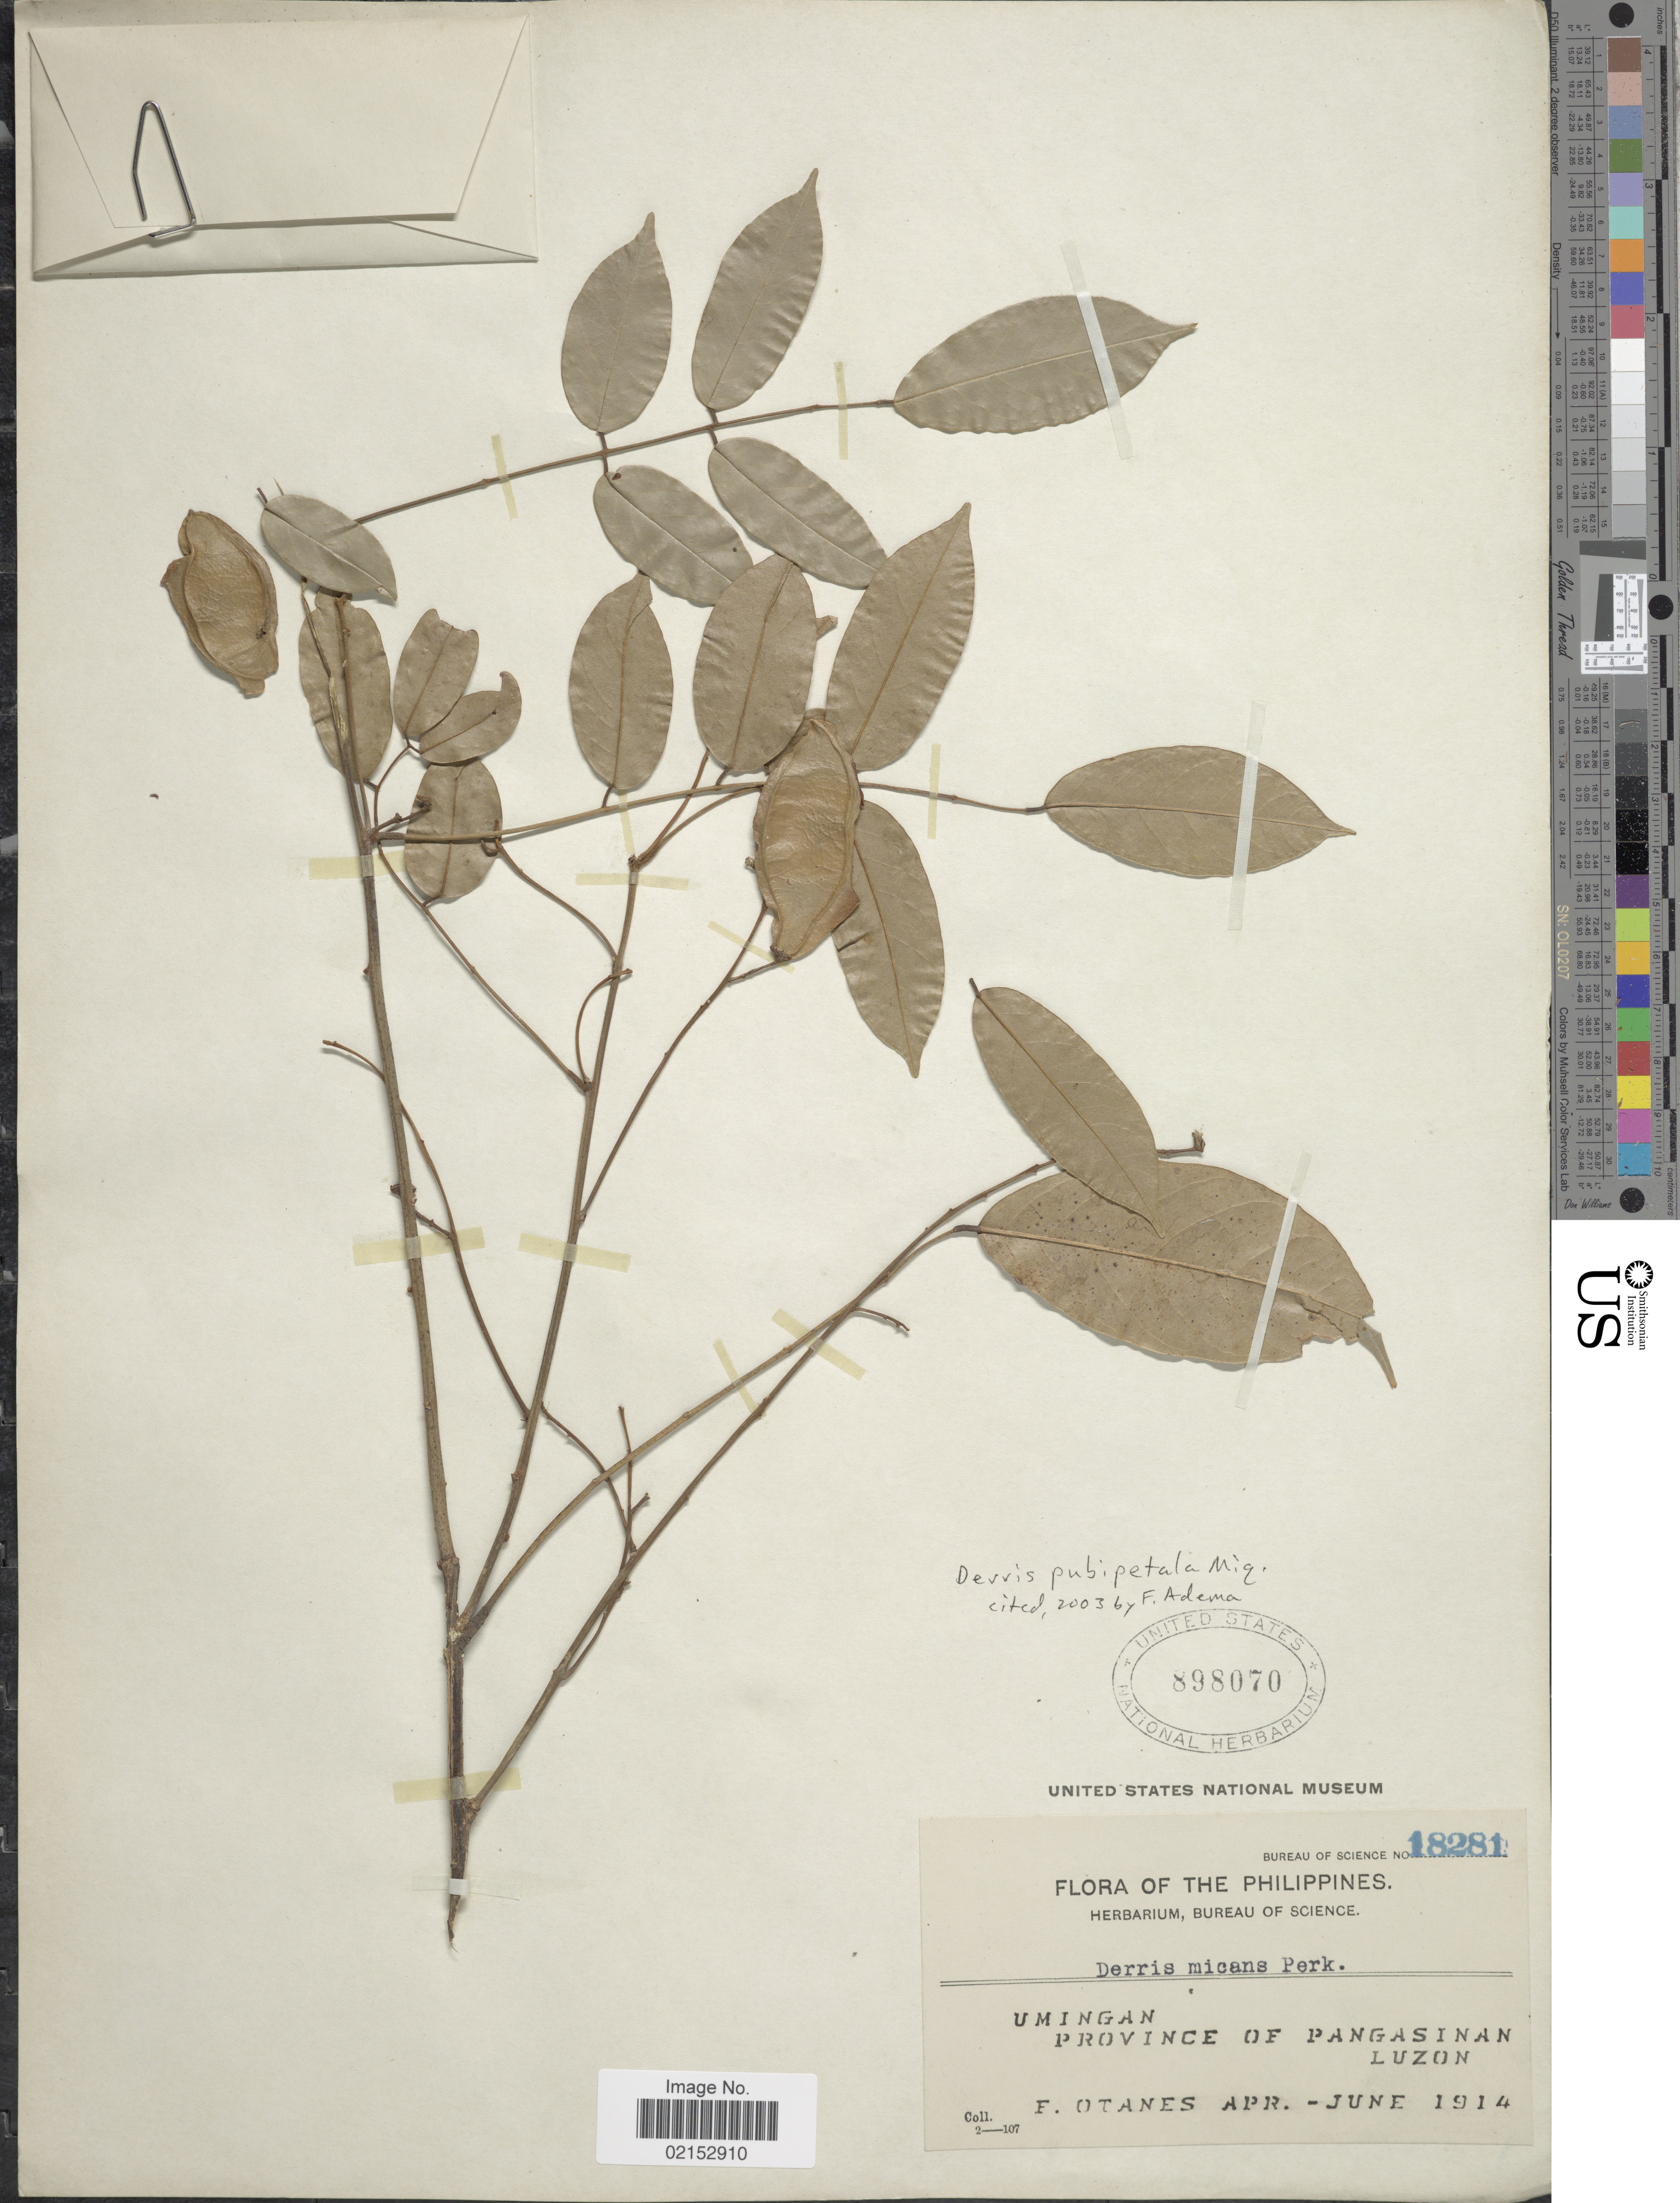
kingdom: Plantae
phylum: Tracheophyta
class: Magnoliopsida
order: Fabales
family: Fabaceae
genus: Derris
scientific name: Derris pubipetala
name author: Miq.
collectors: F. Q. Otanes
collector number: Bureau of Science 18281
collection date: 1914-04/1914-06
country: Philippines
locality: Umingan, Province of Pangasinan, Luzon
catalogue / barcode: US 898070